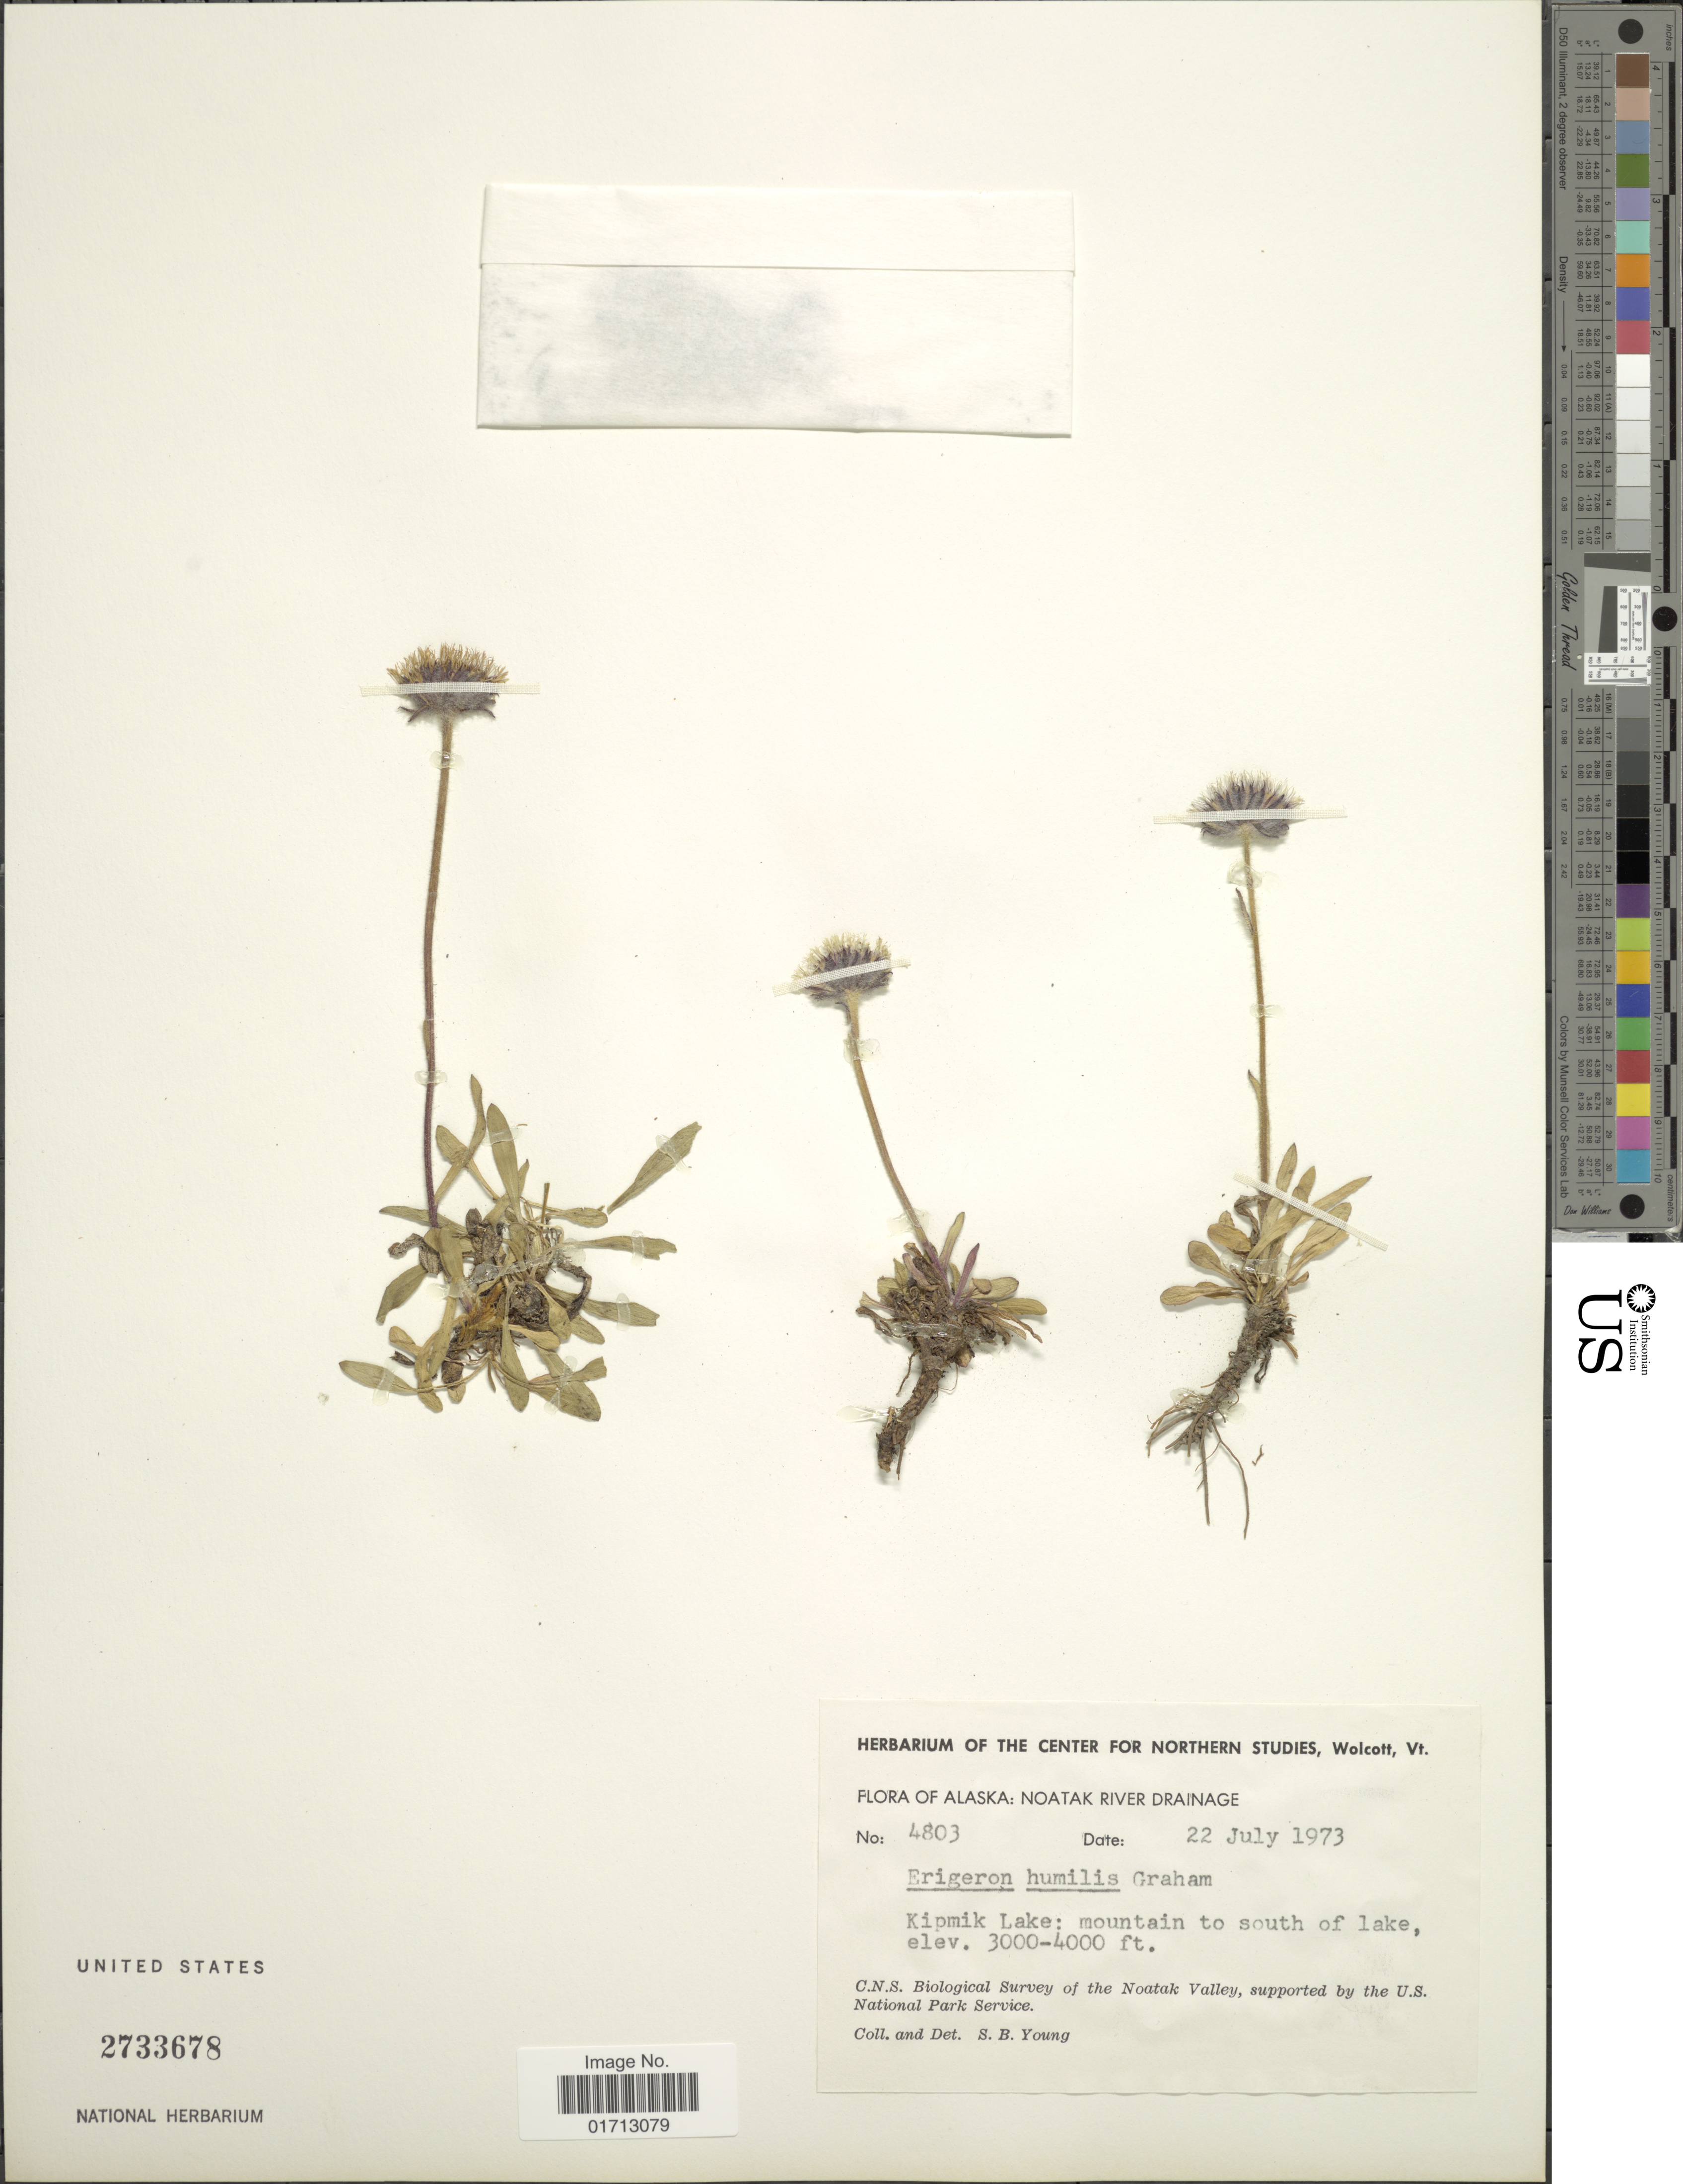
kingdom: Plantae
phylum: Tracheophyta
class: Magnoliopsida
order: Asterales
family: Asteraceae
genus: Erigeron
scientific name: Erigeron humilis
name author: Graham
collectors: S. Young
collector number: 4803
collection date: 1973-07-22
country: United States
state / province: Alaska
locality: Noatak River Drainage, Kipmik Lake: mountain to south of lake,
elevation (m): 914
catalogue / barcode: US 2733678